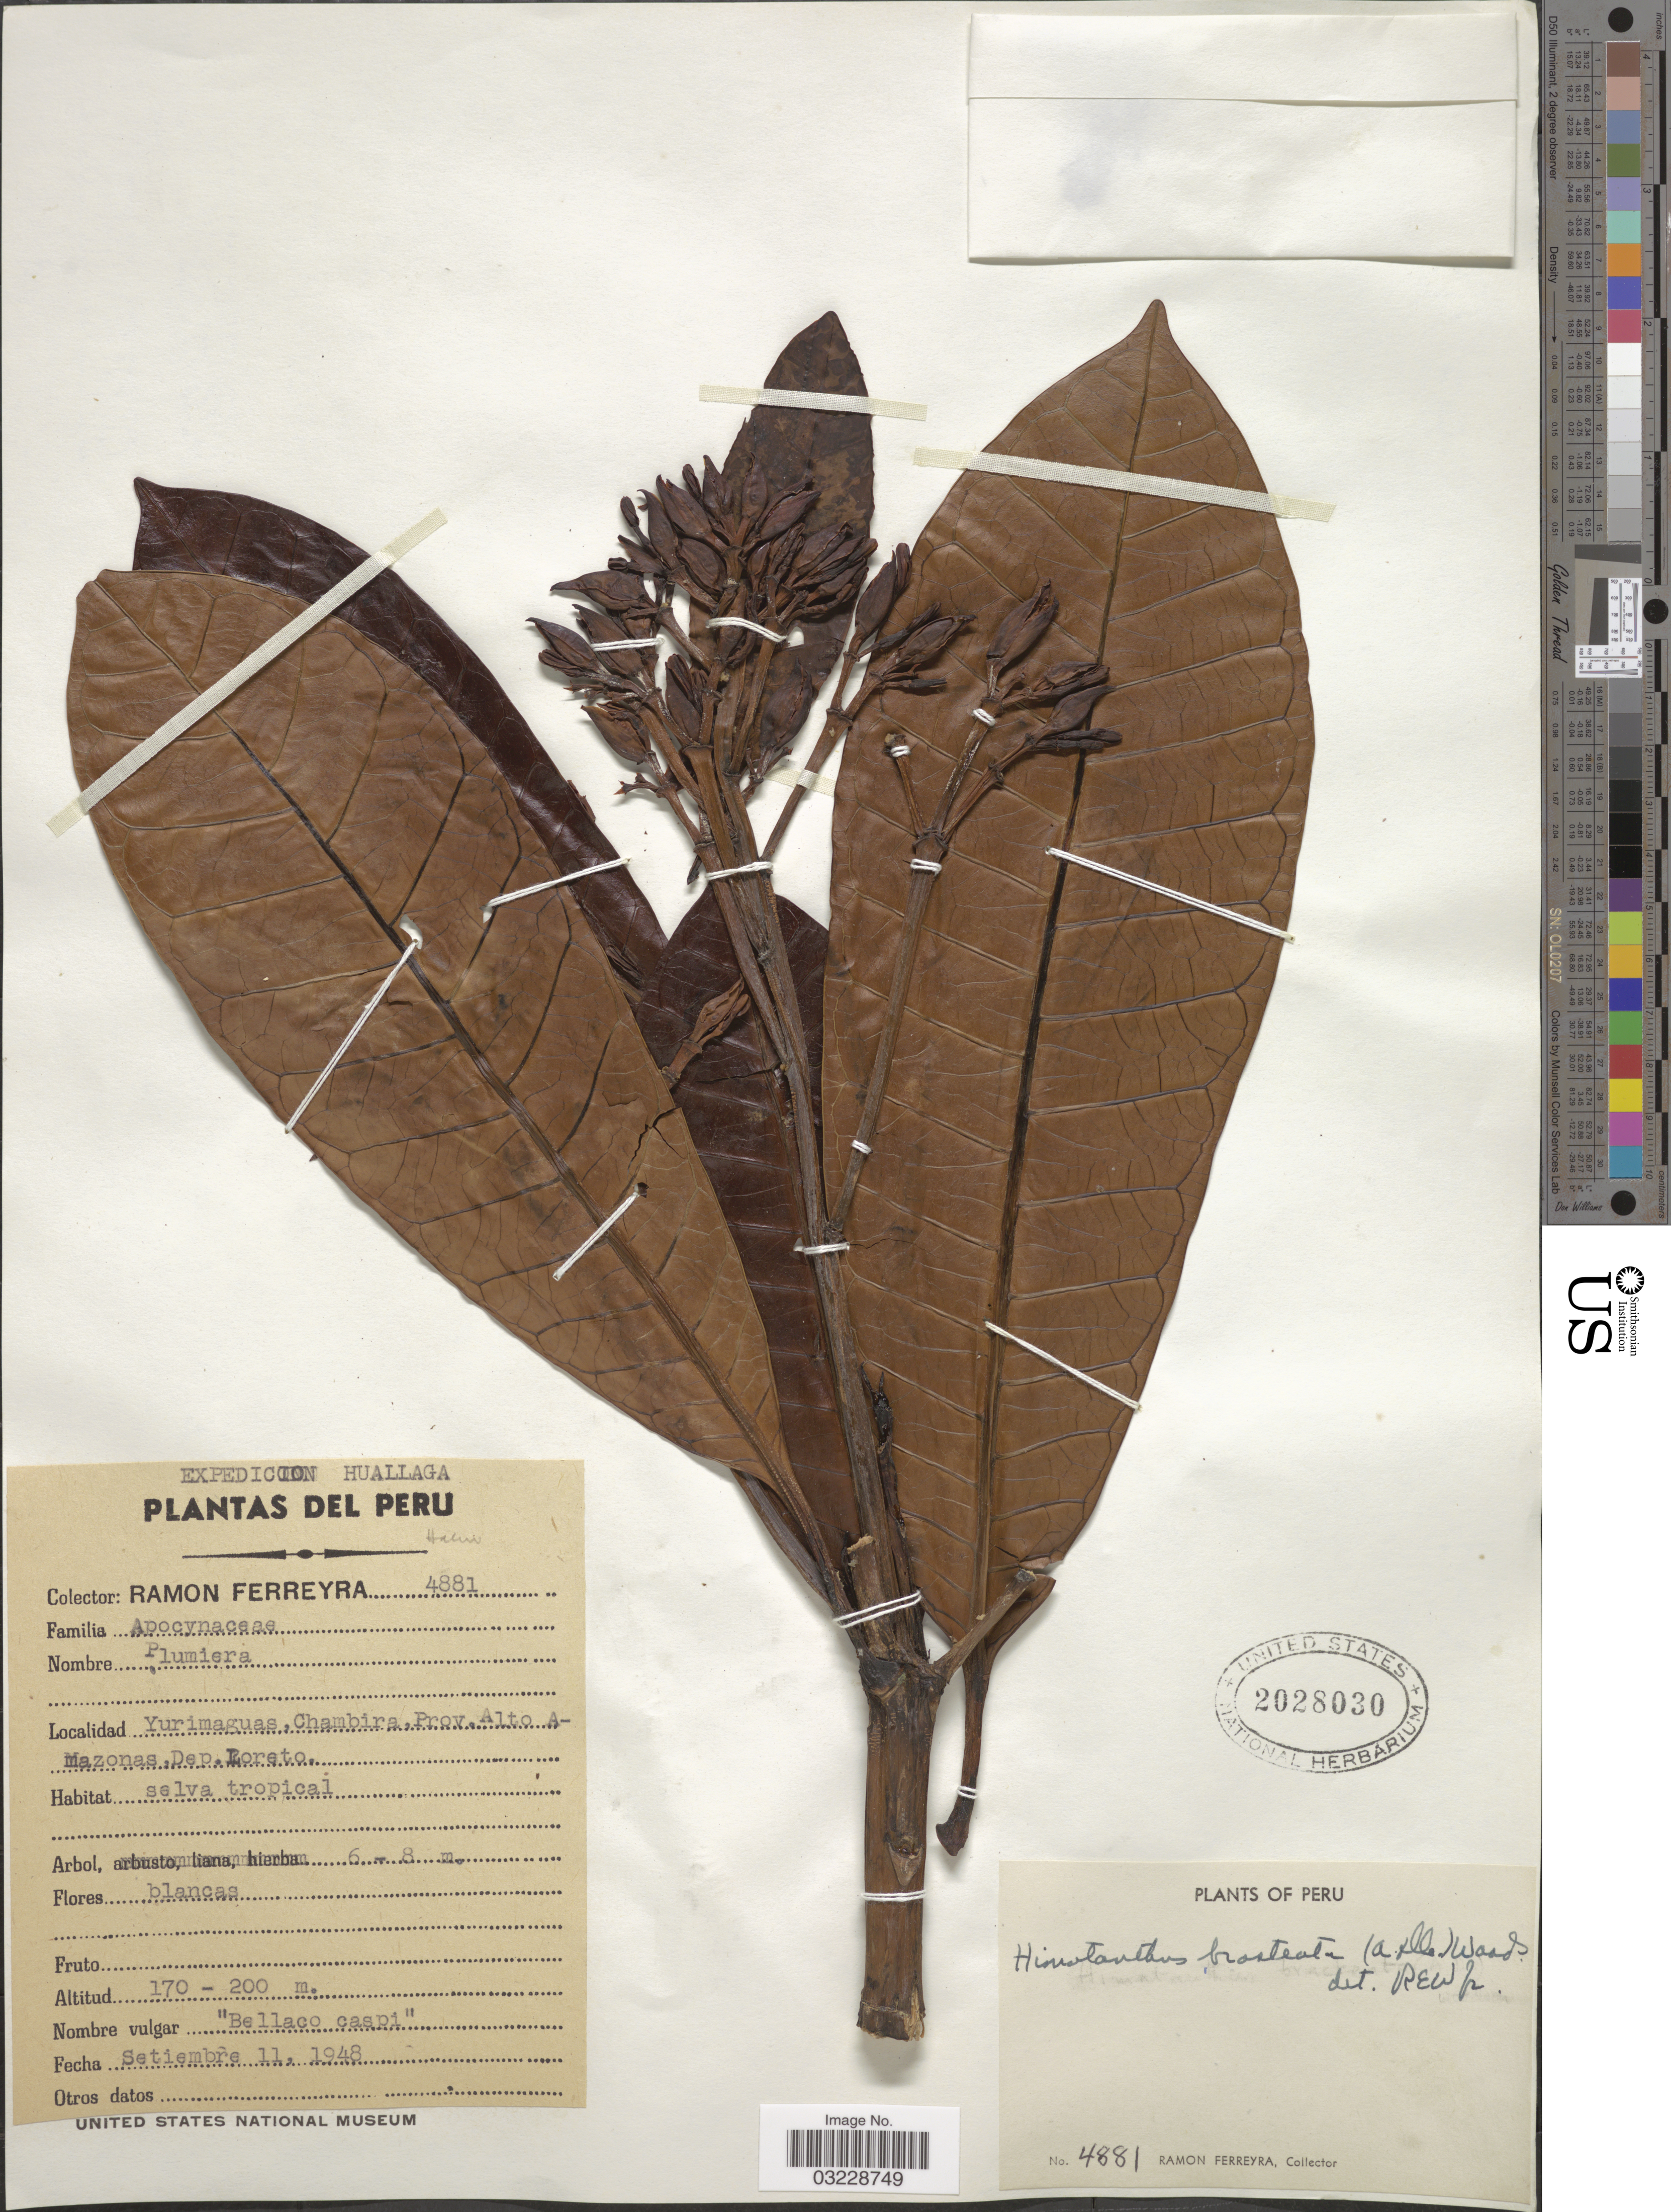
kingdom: Plantae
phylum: Tracheophyta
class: Magnoliopsida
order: Gentianales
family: Apocynaceae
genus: Himatanthus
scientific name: Himatanthus bracteatus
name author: (A. DC.) Woodson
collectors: R. A. Ferreyra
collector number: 4881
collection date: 1948-09-11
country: Peru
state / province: Loreto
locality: Yurimaguas, Chambira. Prov. Alto Amazonas. Dep. Loreto.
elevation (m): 170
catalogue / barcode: US 2028030